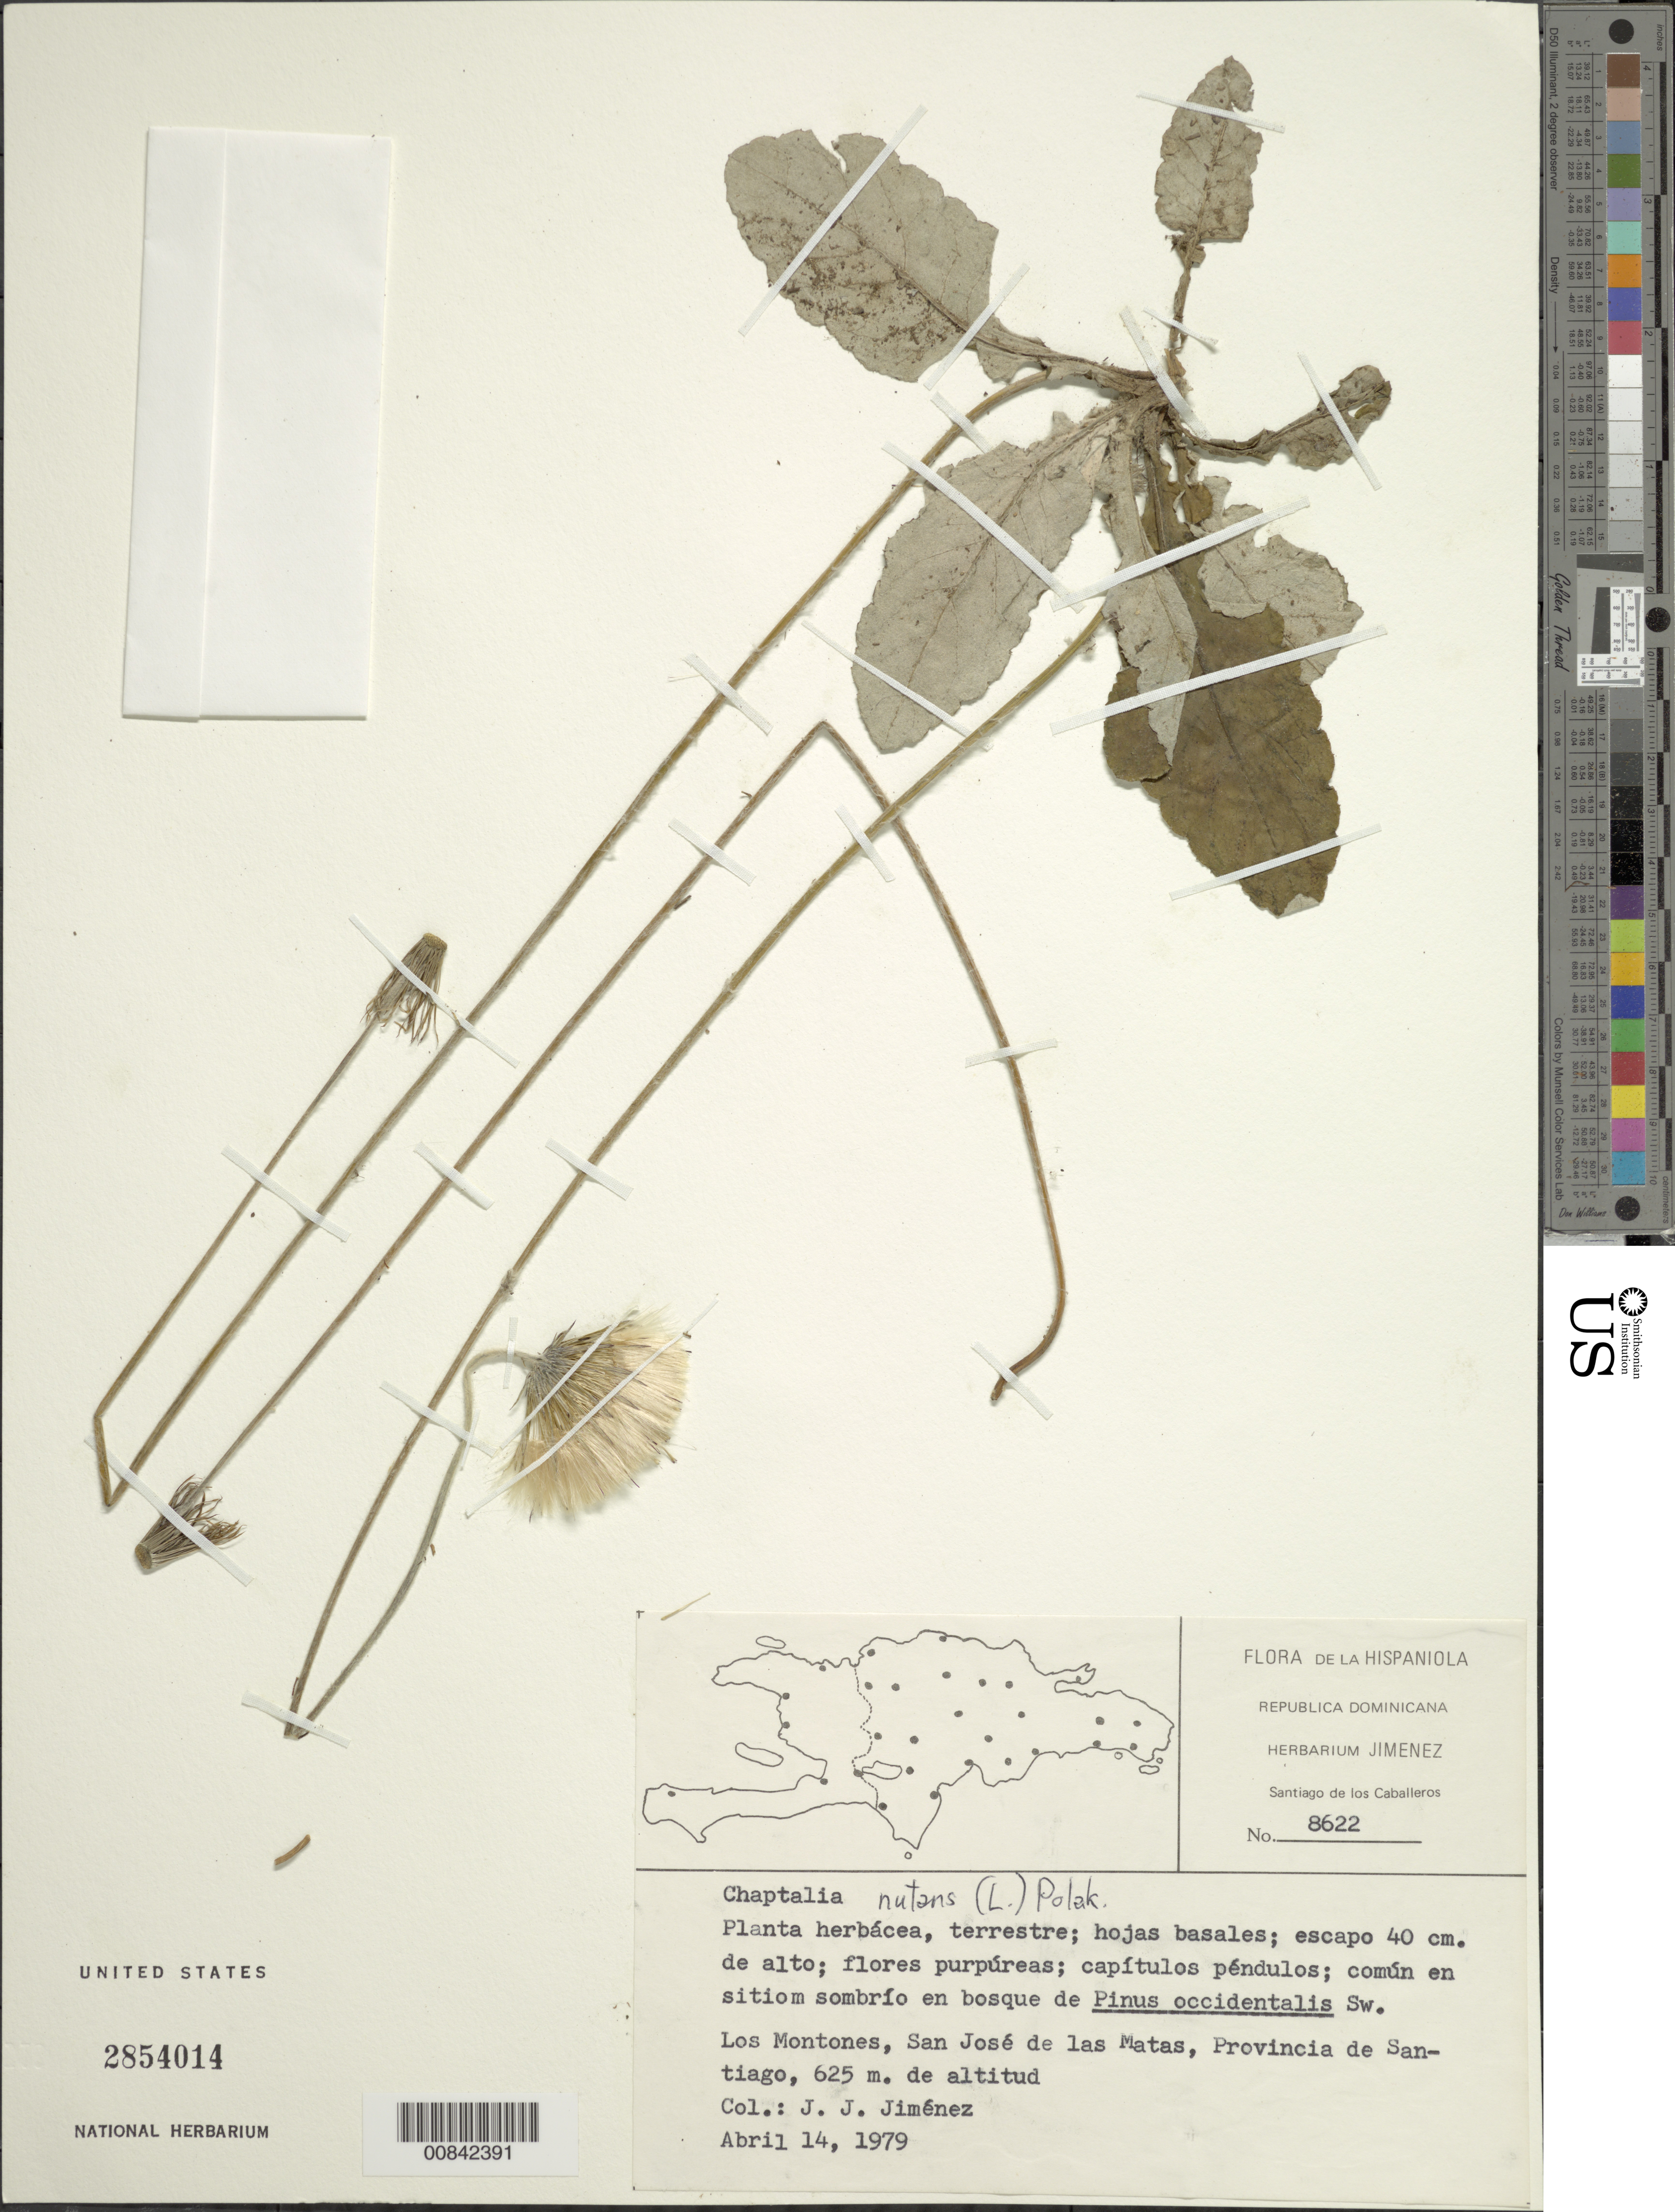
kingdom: Plantae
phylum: Tracheophyta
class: Magnoliopsida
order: Asterales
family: Asteraceae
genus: Chaptalia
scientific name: Chaptalia nutans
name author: (L.) Pol.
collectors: J. J. Jiménez Almonte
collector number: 8622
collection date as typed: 14 Apr 1979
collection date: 1979-04-14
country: Dominican Republic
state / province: Santiago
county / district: San José de las Matas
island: Hispaniola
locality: Los Montones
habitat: Sitiom sombrío en bosque de Pinus occidentalis Sw.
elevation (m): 625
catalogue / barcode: US 2854014